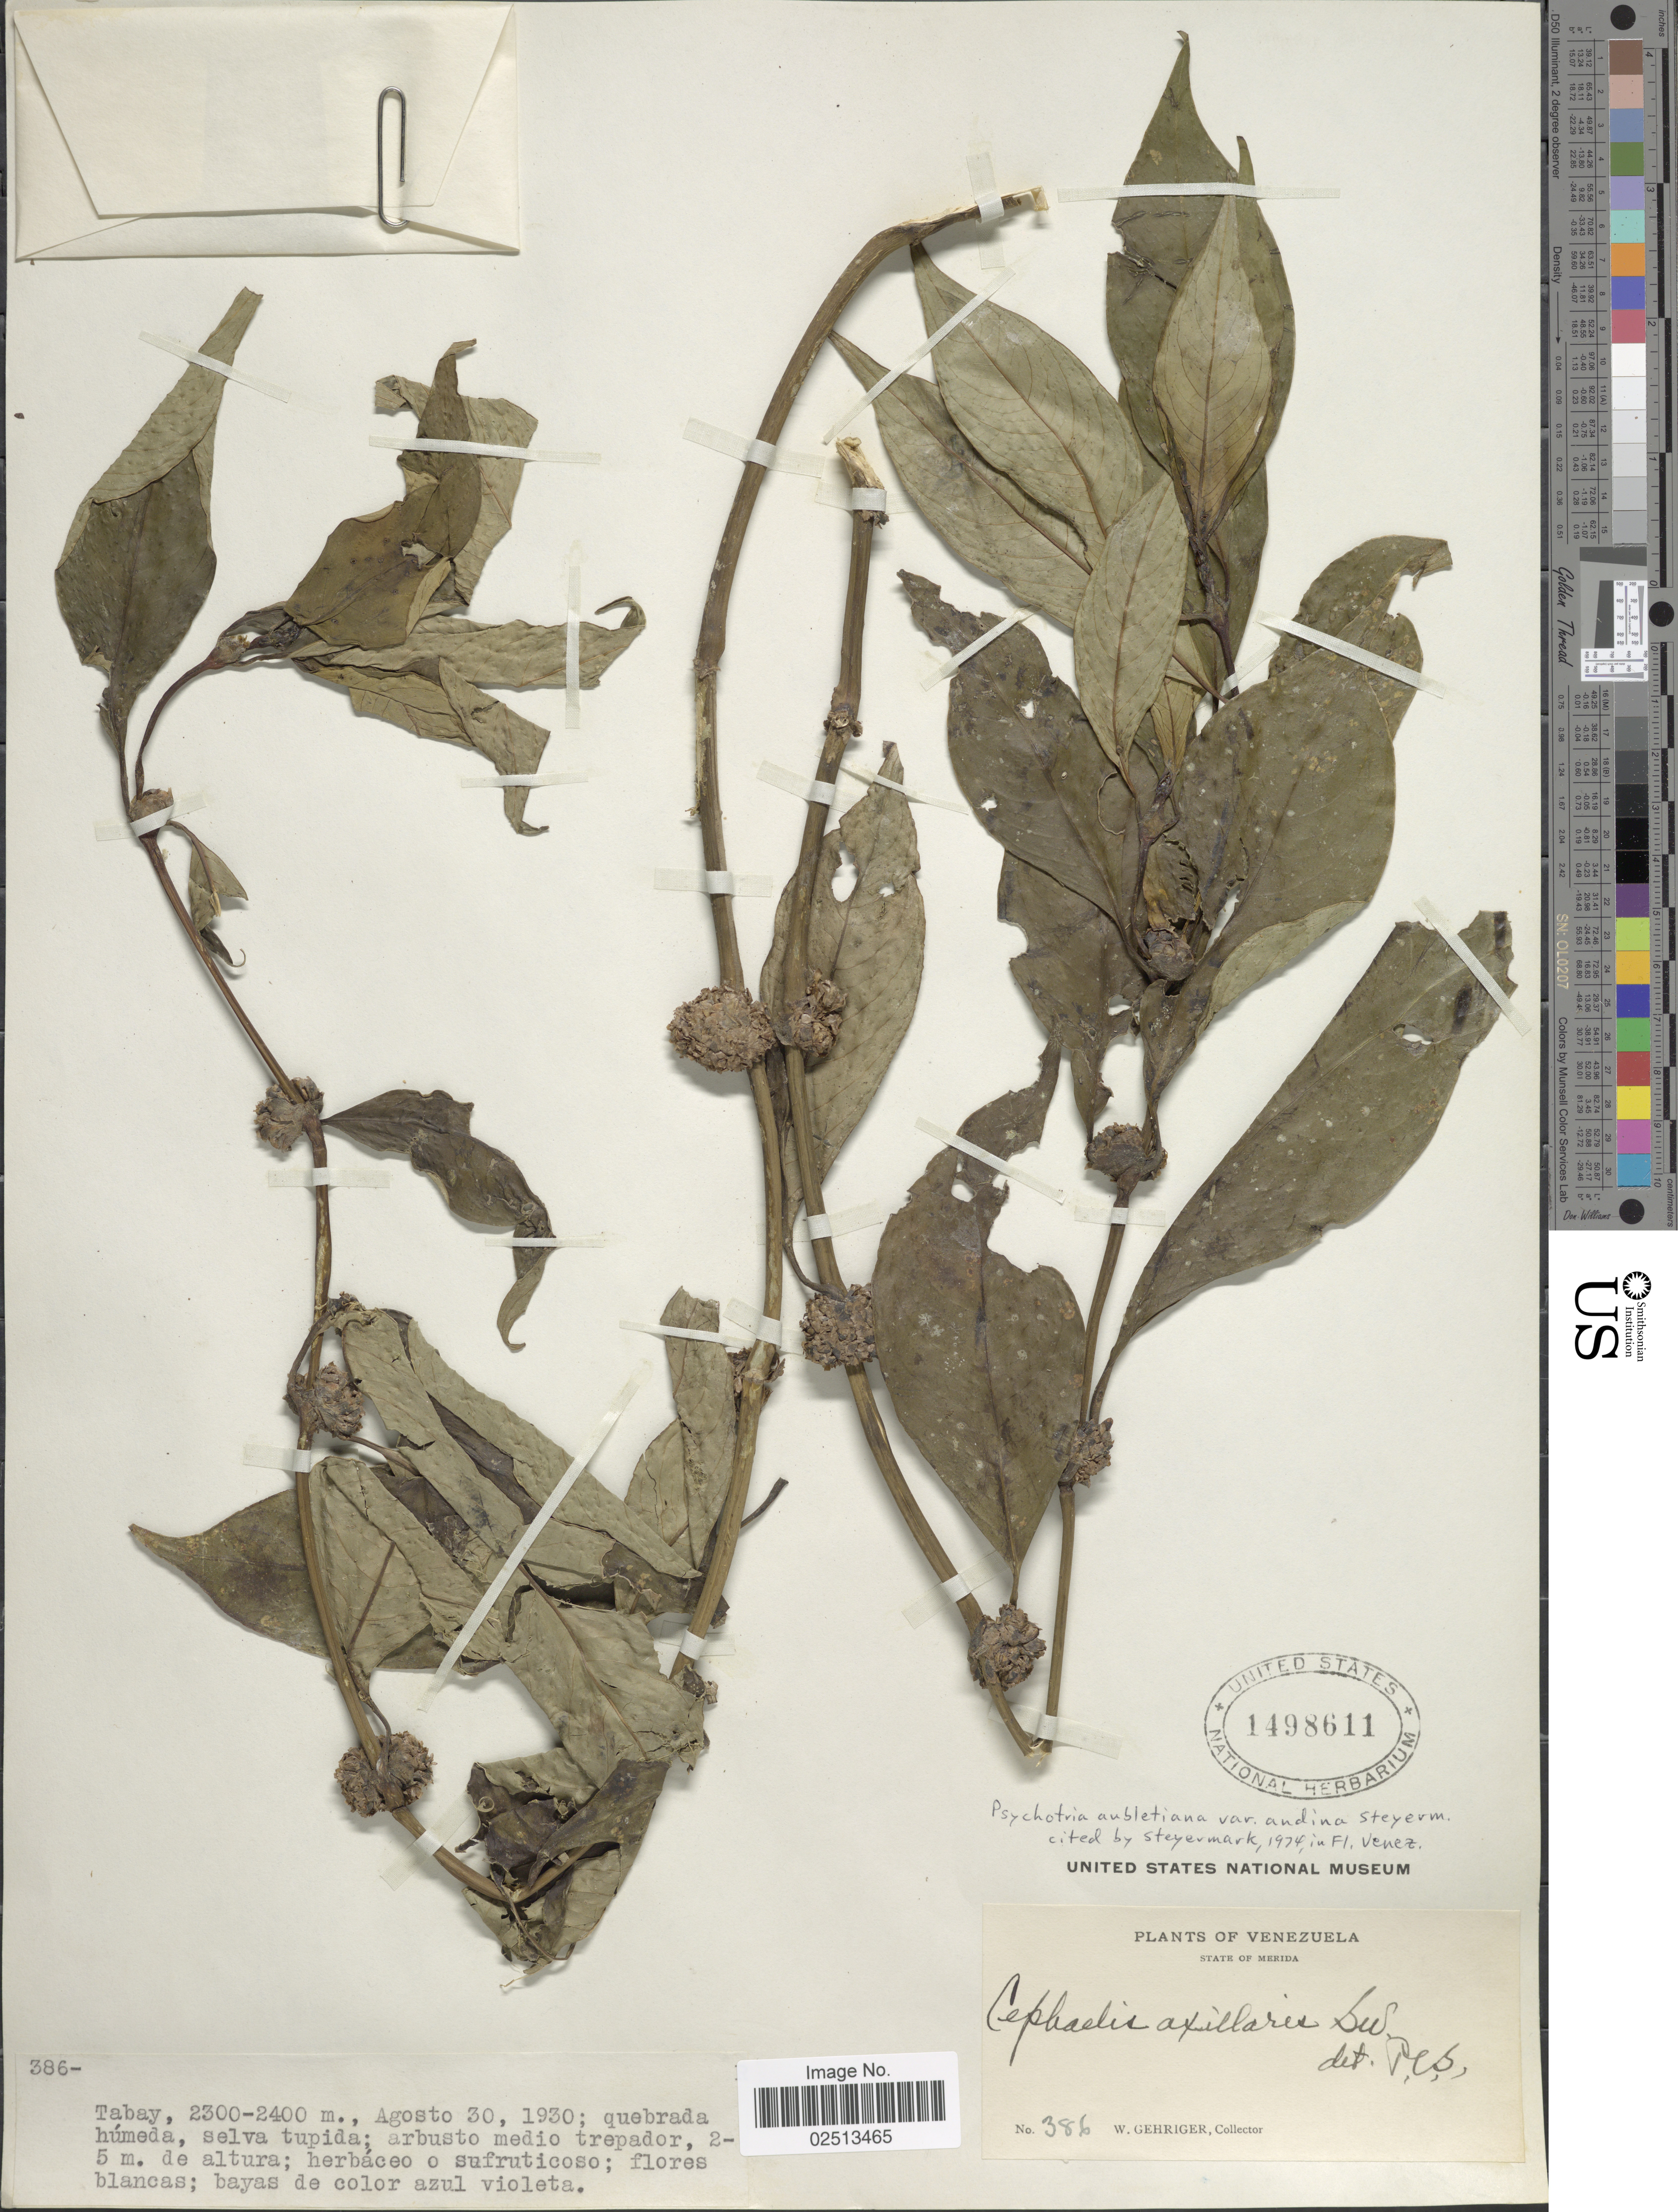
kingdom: Plantae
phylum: Tracheophyta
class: Magnoliopsida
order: Gentianales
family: Rubiaceae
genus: Psychotria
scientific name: Psychotria aubletiana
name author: Steyerm.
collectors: W. Gehriger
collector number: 386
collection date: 1930-08-30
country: Venezuela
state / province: Mérida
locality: Tabay, quebrada húmeda, selva tupida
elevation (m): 2300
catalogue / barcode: US 1498611